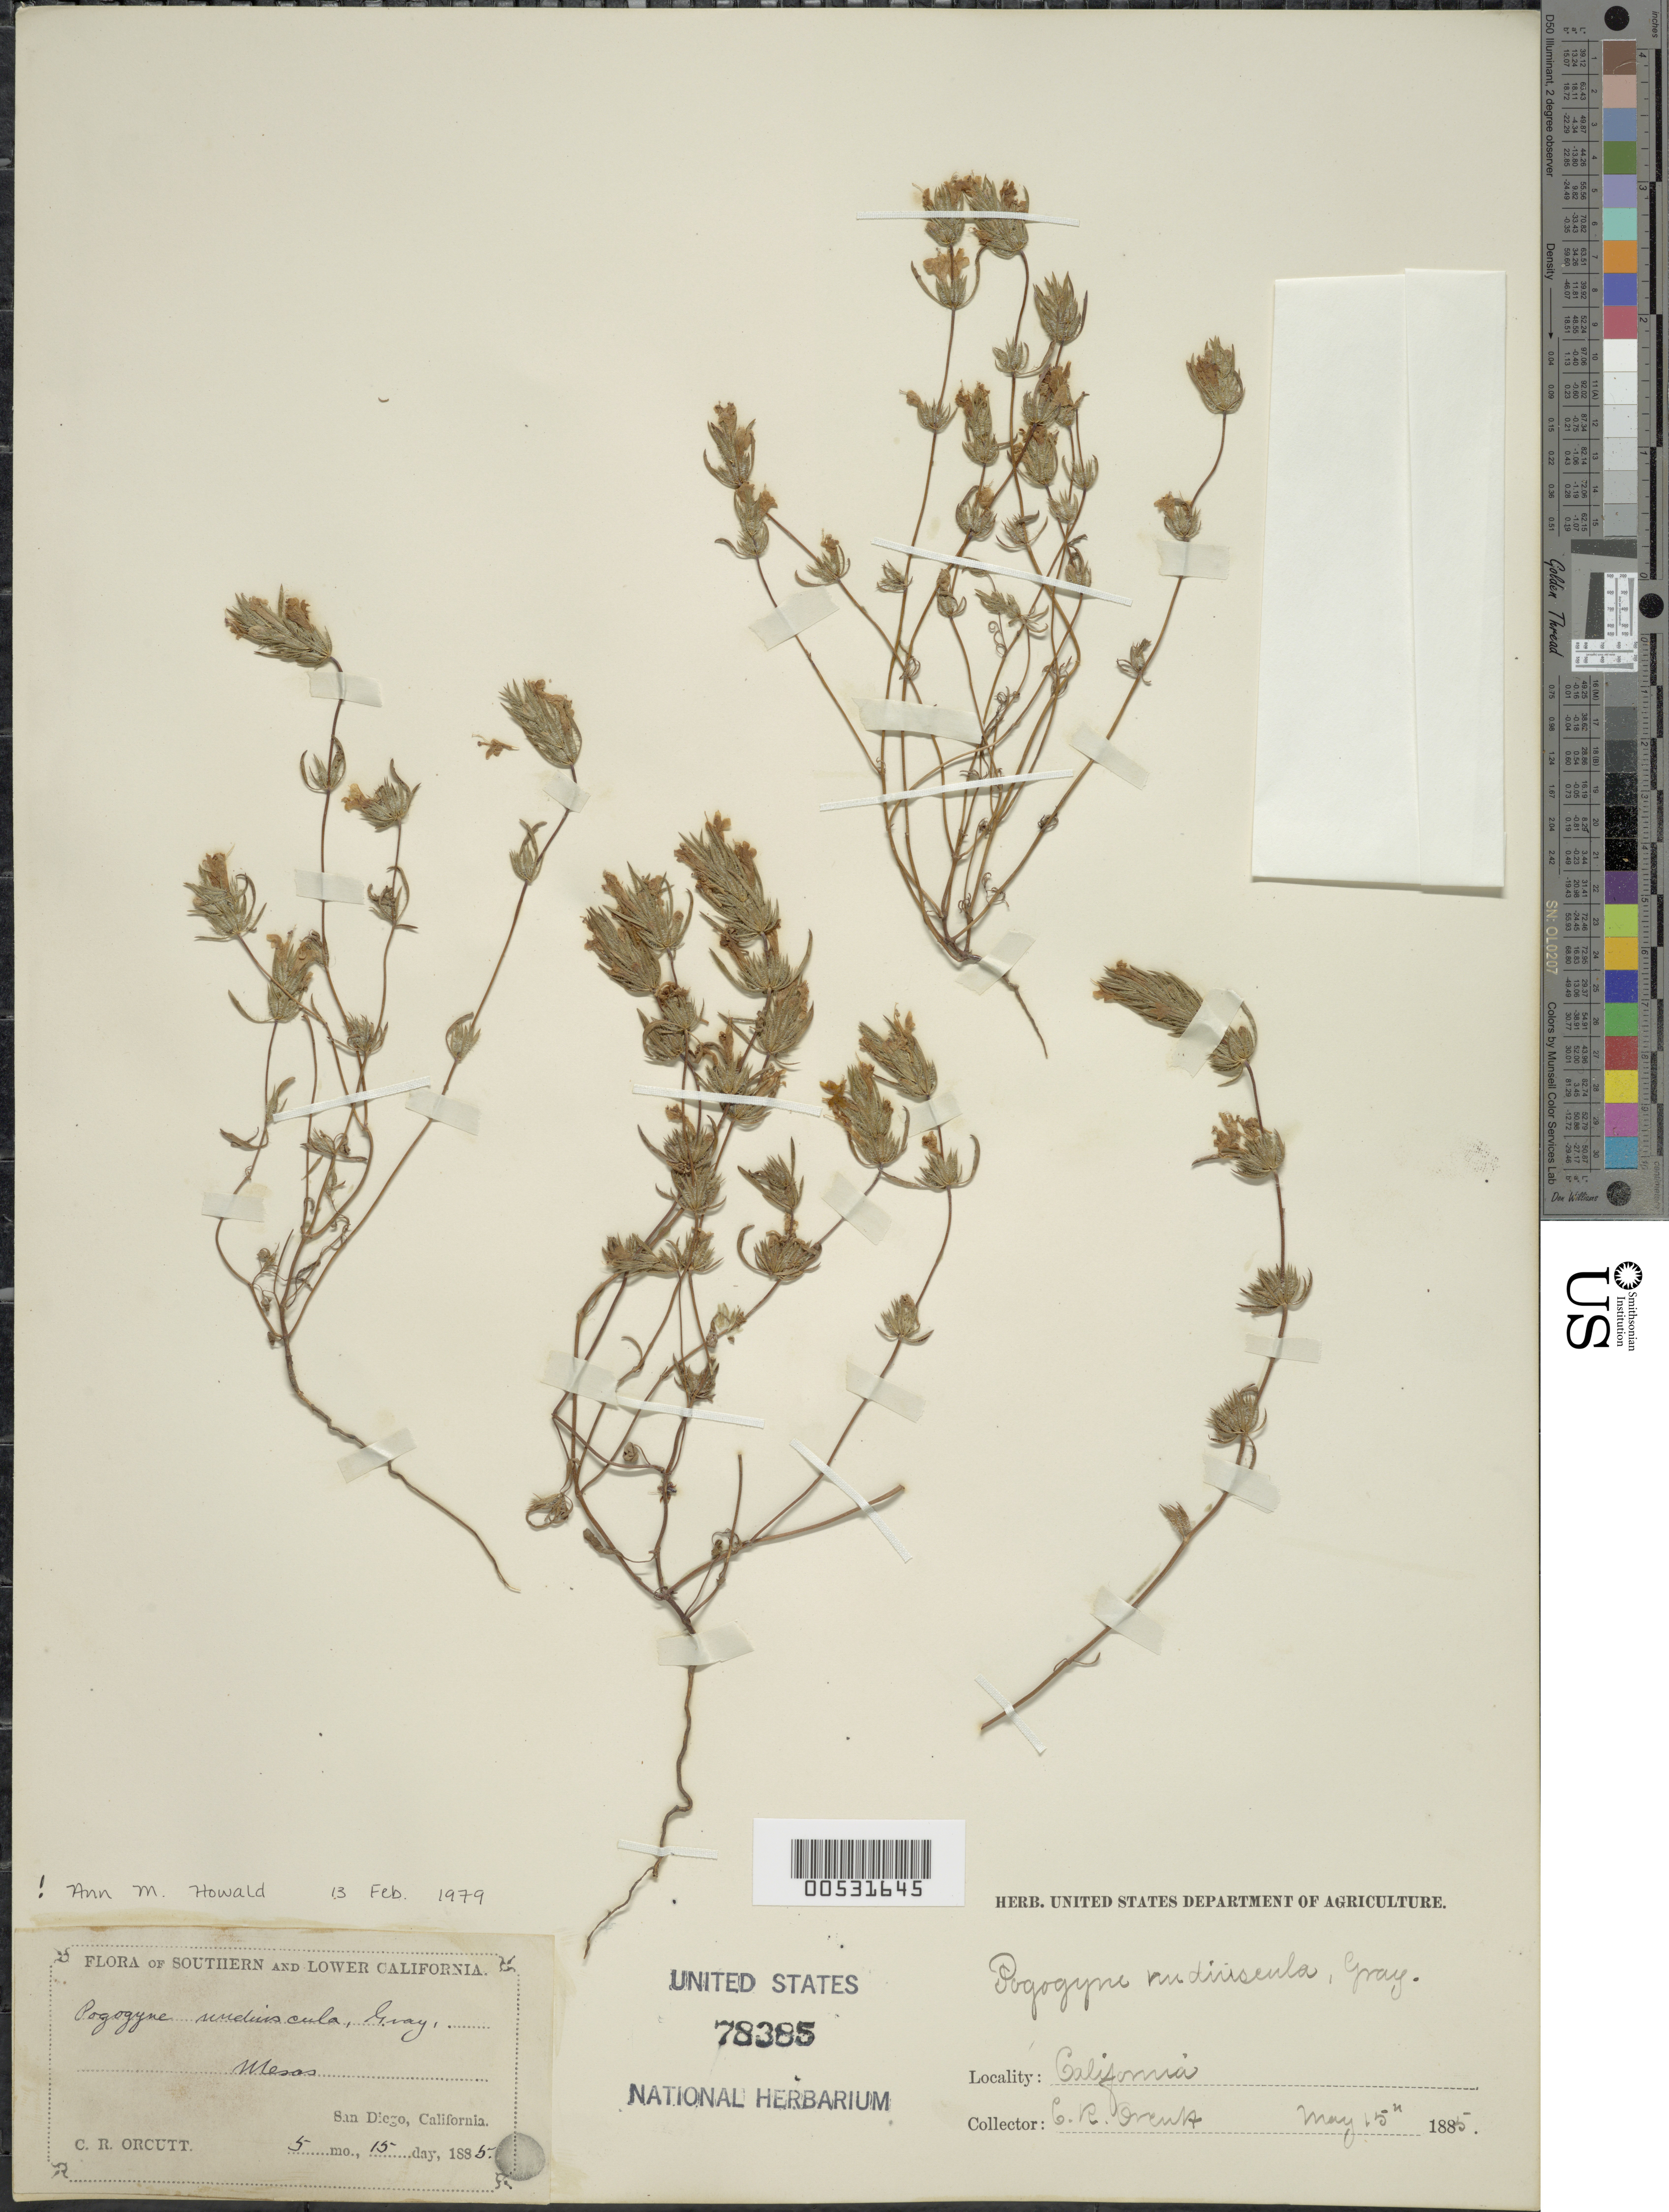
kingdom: Plantae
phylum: Tracheophyta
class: Magnoliopsida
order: Lamiales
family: Lamiaceae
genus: Pogogyne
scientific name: Pogogyne nudiuscula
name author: A. Gray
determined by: Howald, A. M.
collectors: C. R. Orcutt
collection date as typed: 15 May 1885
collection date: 1885-05-15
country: United States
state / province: California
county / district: San Diego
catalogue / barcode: US 78385